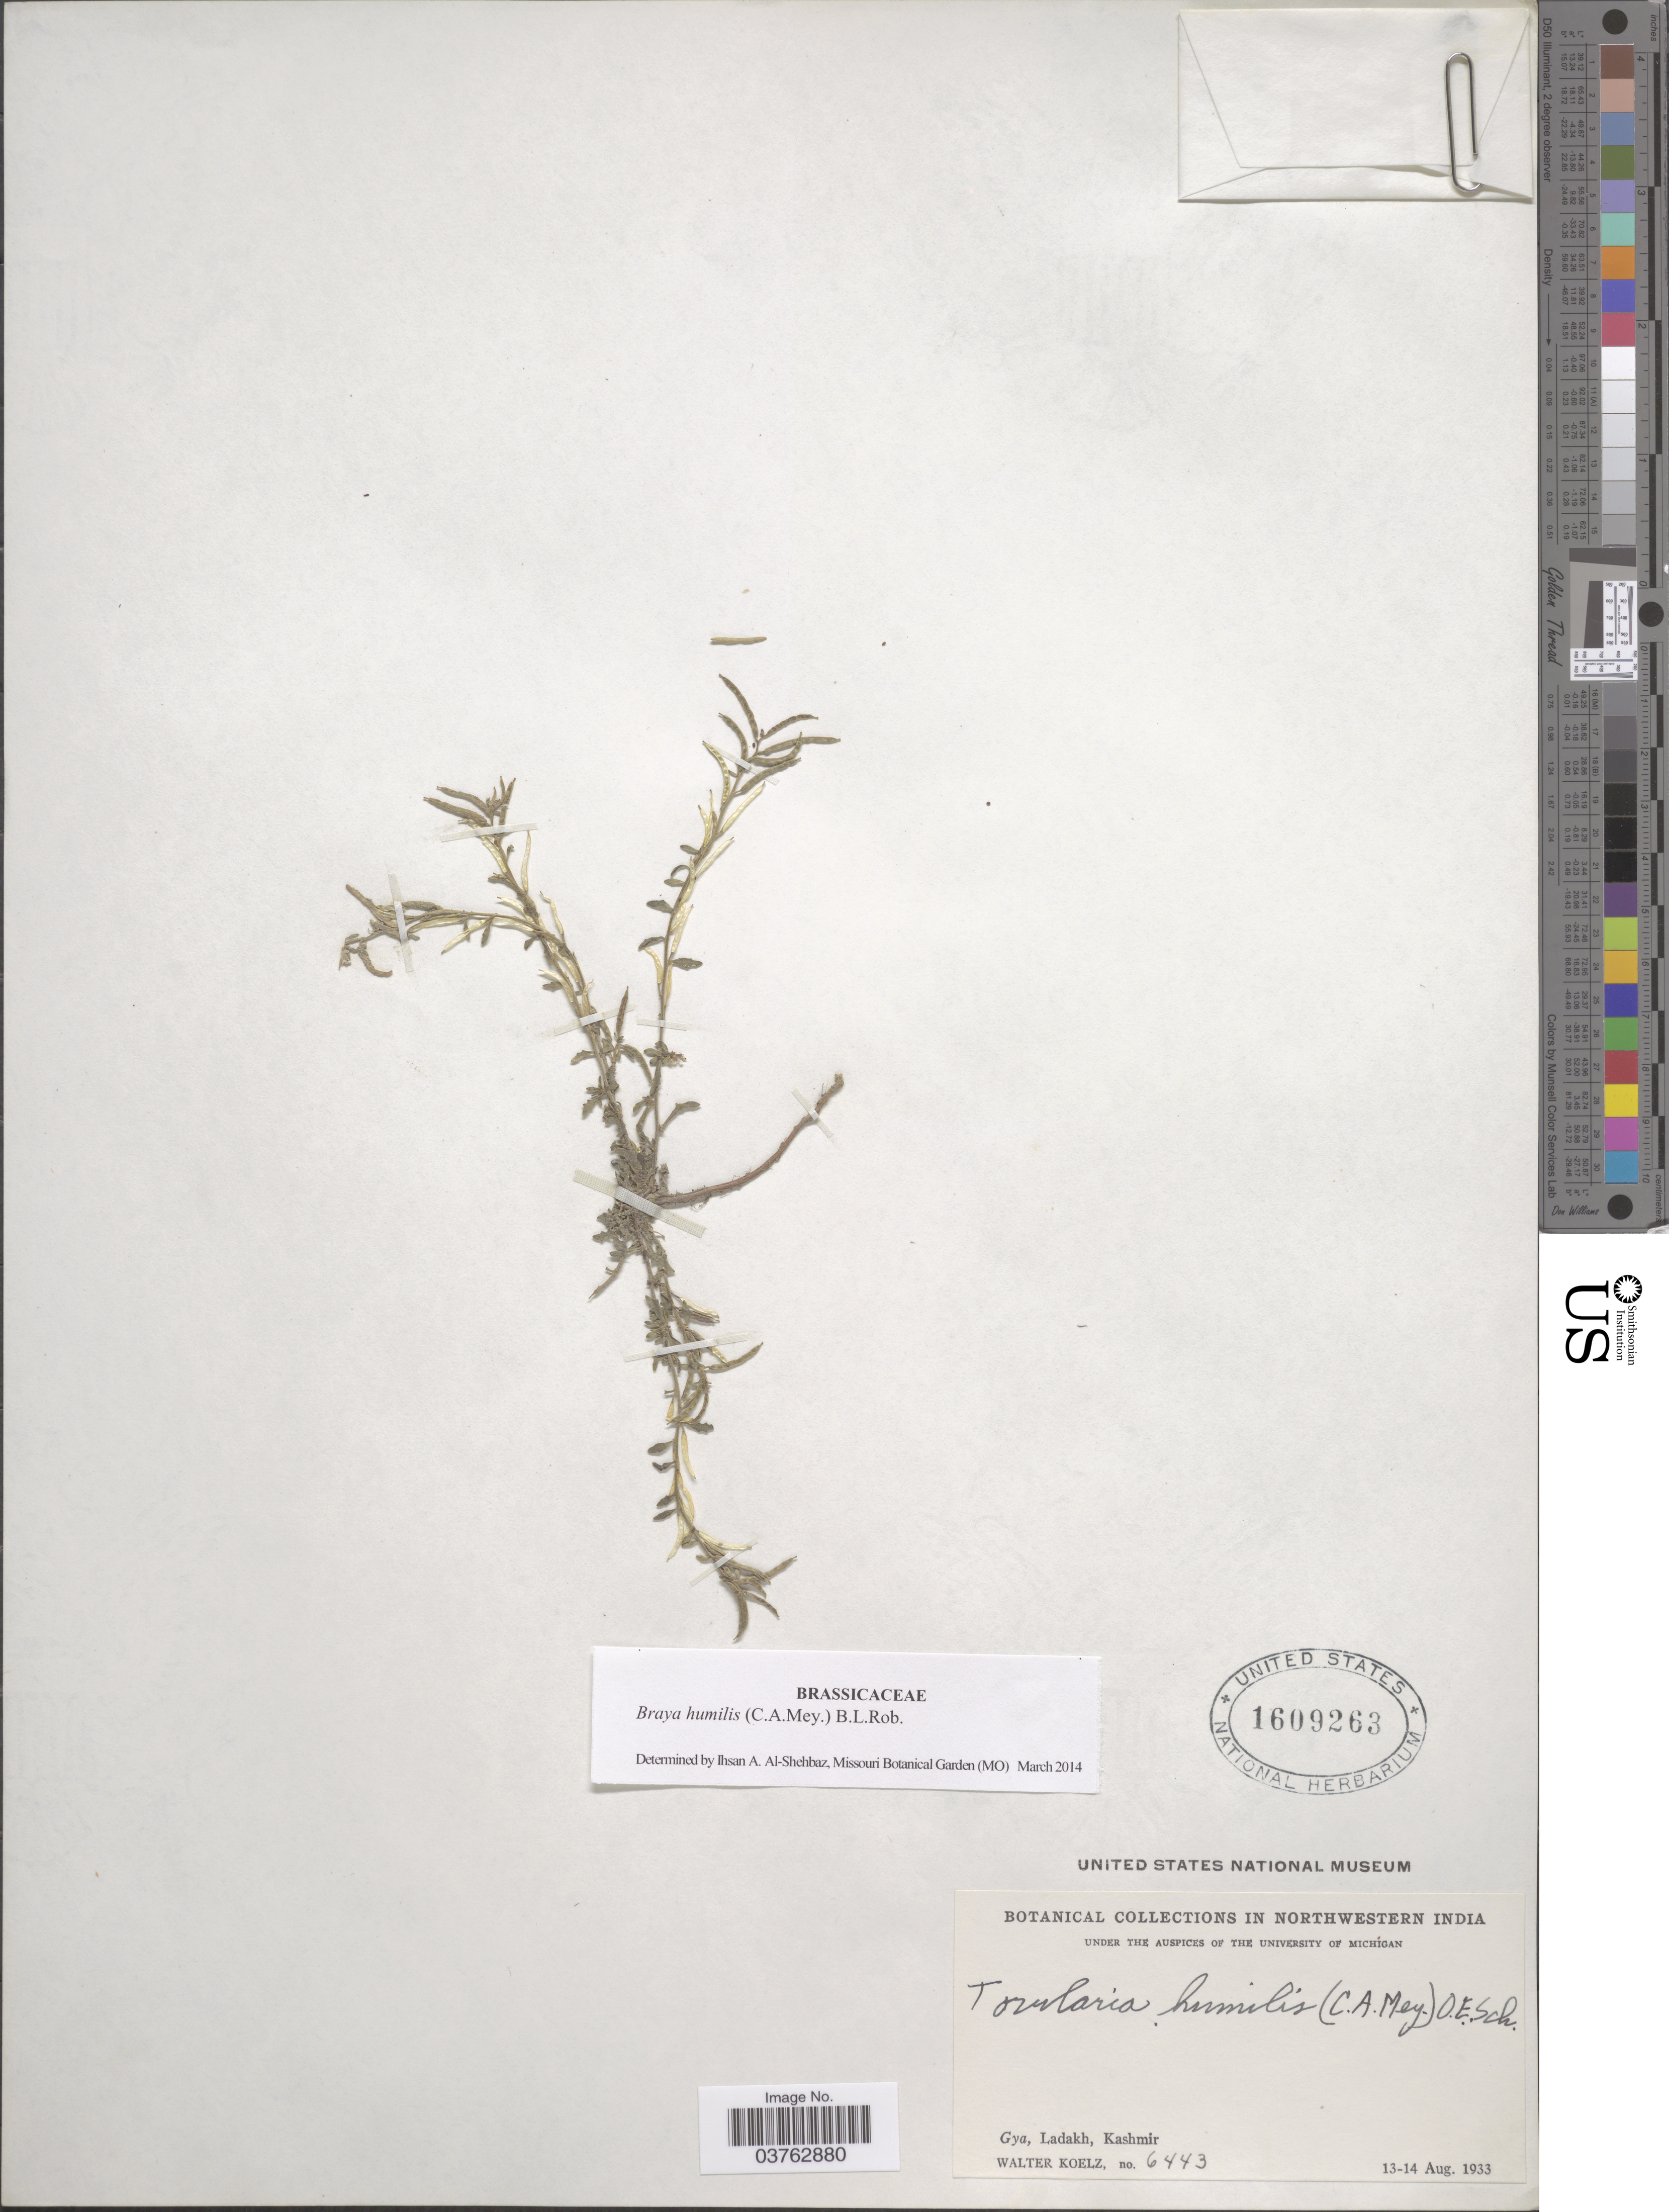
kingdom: Plantae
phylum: Tracheophyta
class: Magnoliopsida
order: Brassicales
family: Brassicaceae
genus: Braya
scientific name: Braya humilis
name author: (C.A. Mey.) B.L. Rob.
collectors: W. N. Koelz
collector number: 6443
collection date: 1933-08-13/1933-08-14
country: India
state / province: Jammu and Kashmir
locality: Northwestern India. Gya, Ladakh, Kashmir.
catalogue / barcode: US 1609263